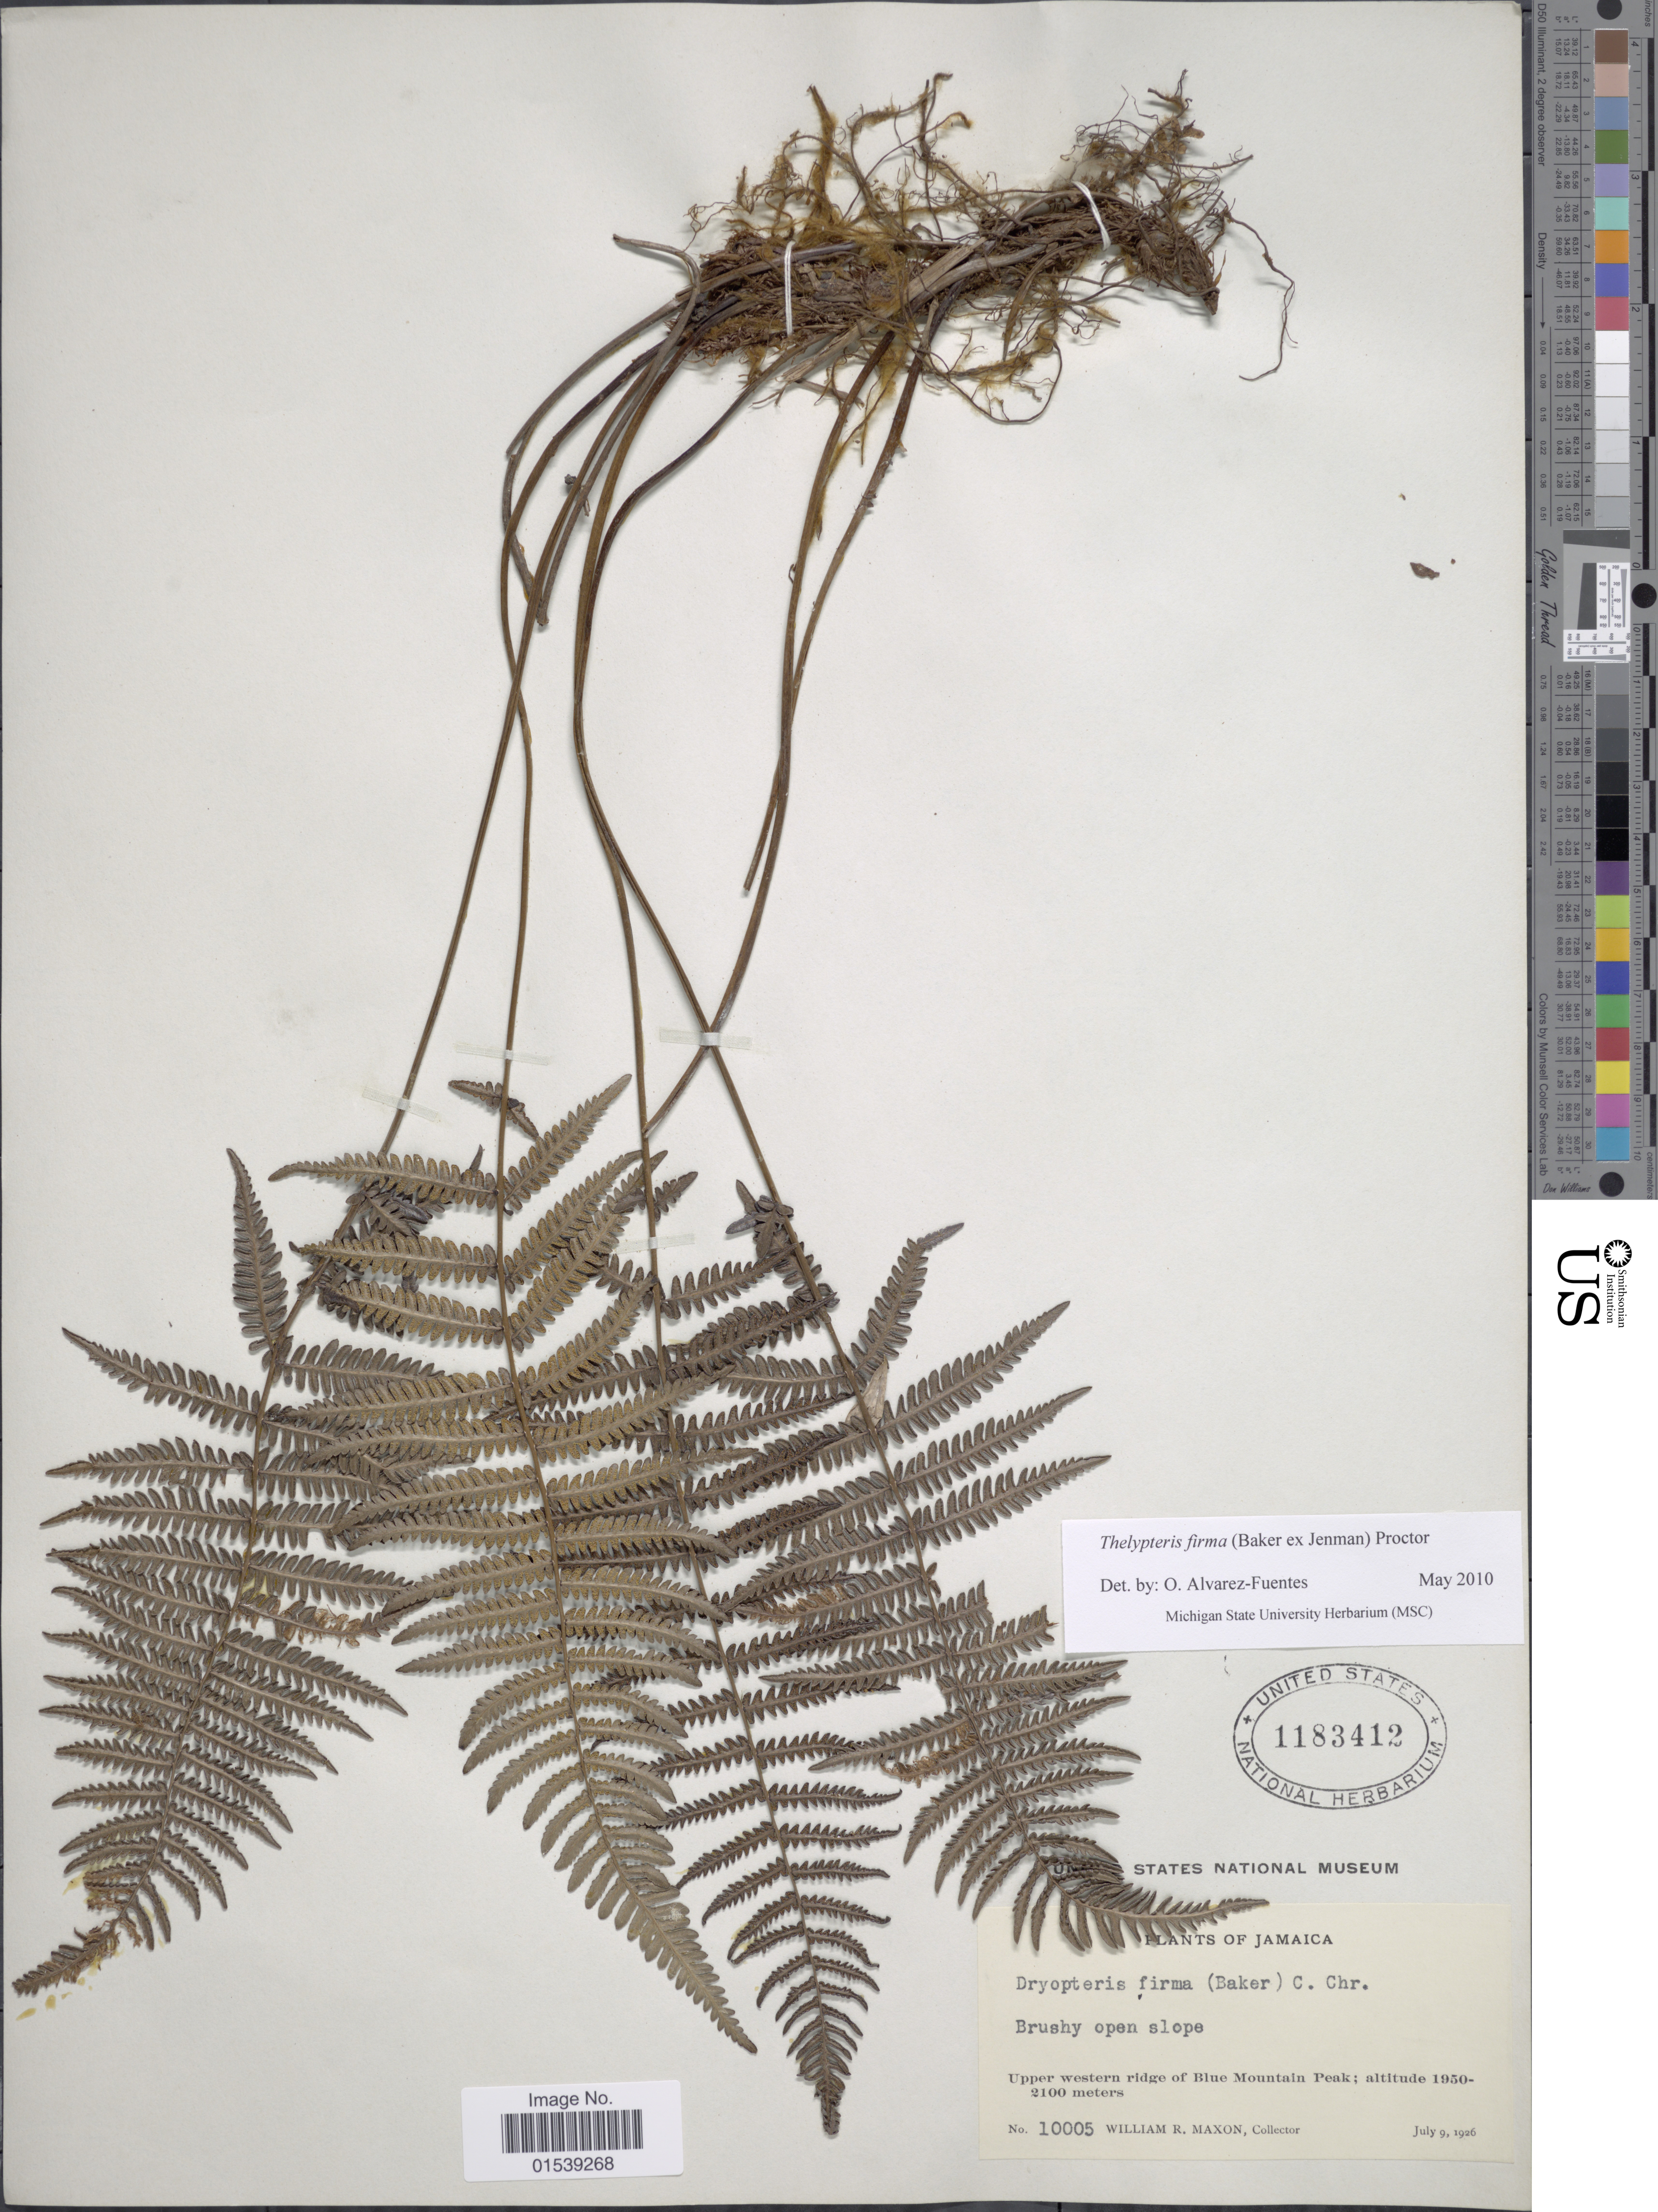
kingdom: Plantae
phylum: Tracheophyta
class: Polypodiopsida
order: Polypodiales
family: Thelypteridaceae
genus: Amauropelta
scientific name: Amauropelta firma (Baker) comb. nov., ined. 2015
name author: (Baker)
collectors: W. R. Maxon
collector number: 10005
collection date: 1926-07-09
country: Jamaica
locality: Upper western ridge of Blue Mountain Peak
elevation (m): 1950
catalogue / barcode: US 1183412